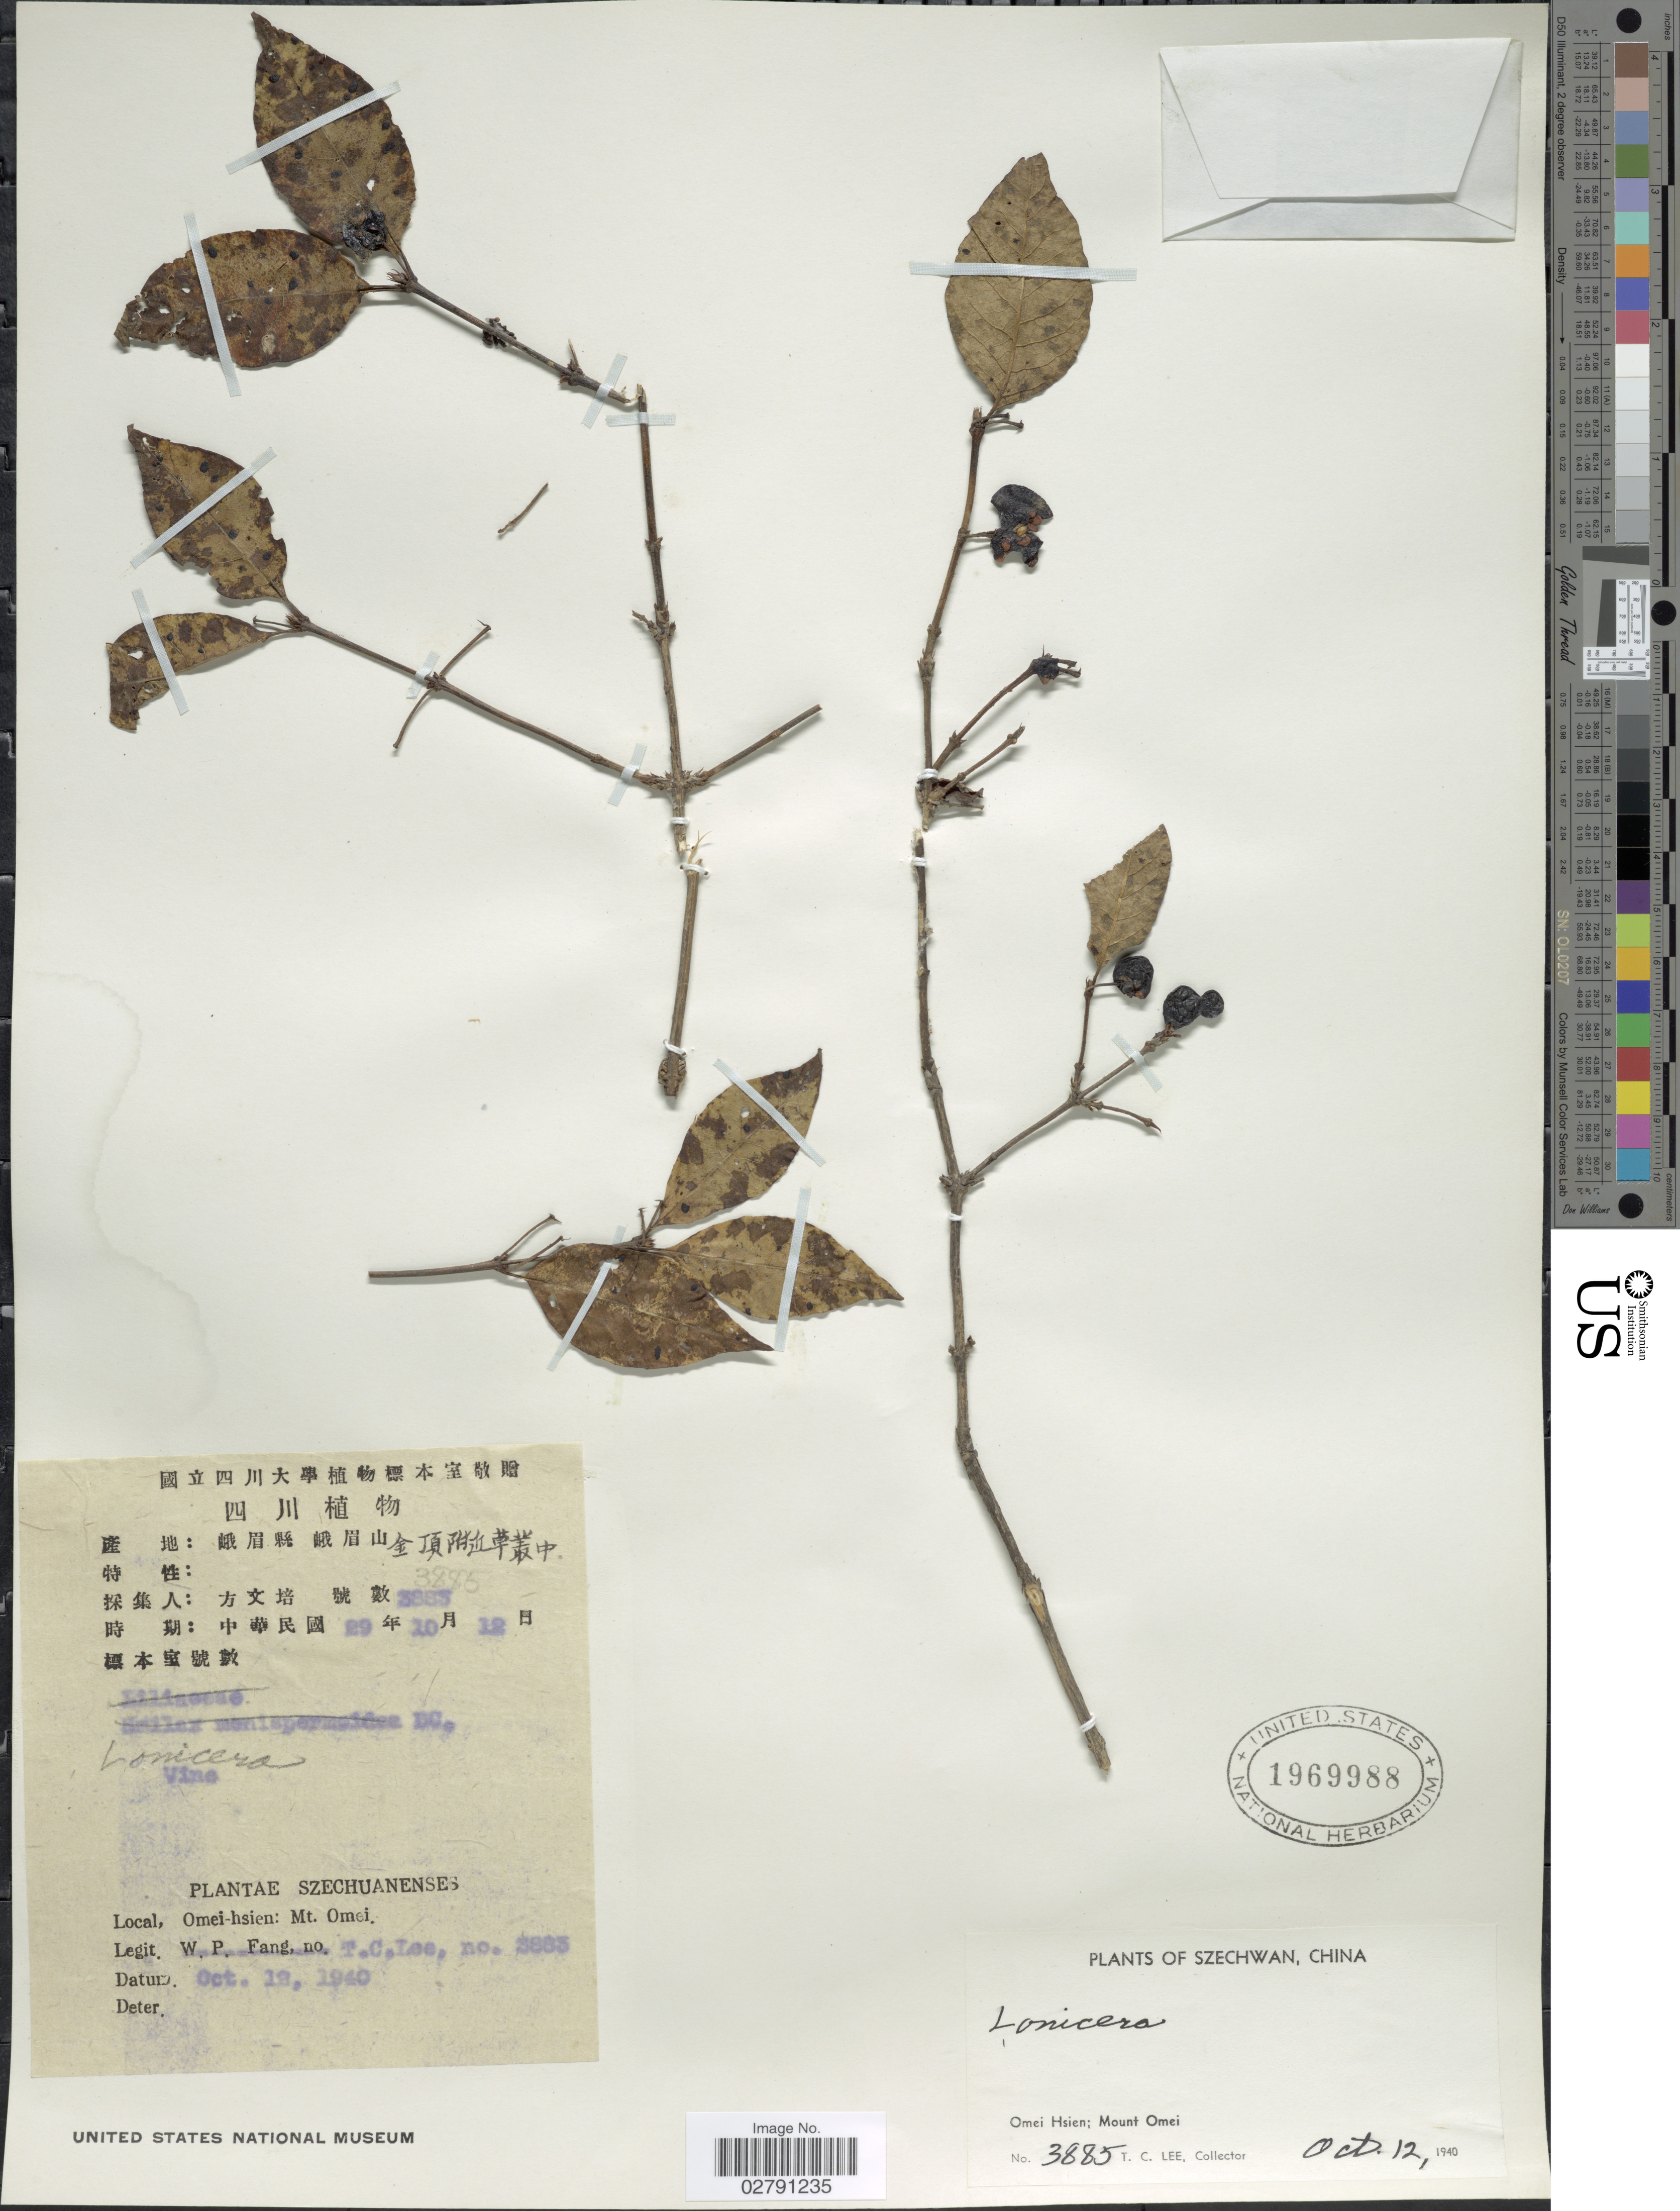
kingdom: Plantae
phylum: Tracheophyta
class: Magnoliopsida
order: Dipsacales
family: Caprifoliaceae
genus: Lonicera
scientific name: Lonicera sp.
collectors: T. Lee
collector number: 3885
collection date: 1940-10-12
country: China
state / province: Sichuan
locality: Szechwan. Omei Hsien; Mount Omei.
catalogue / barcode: US 1969988